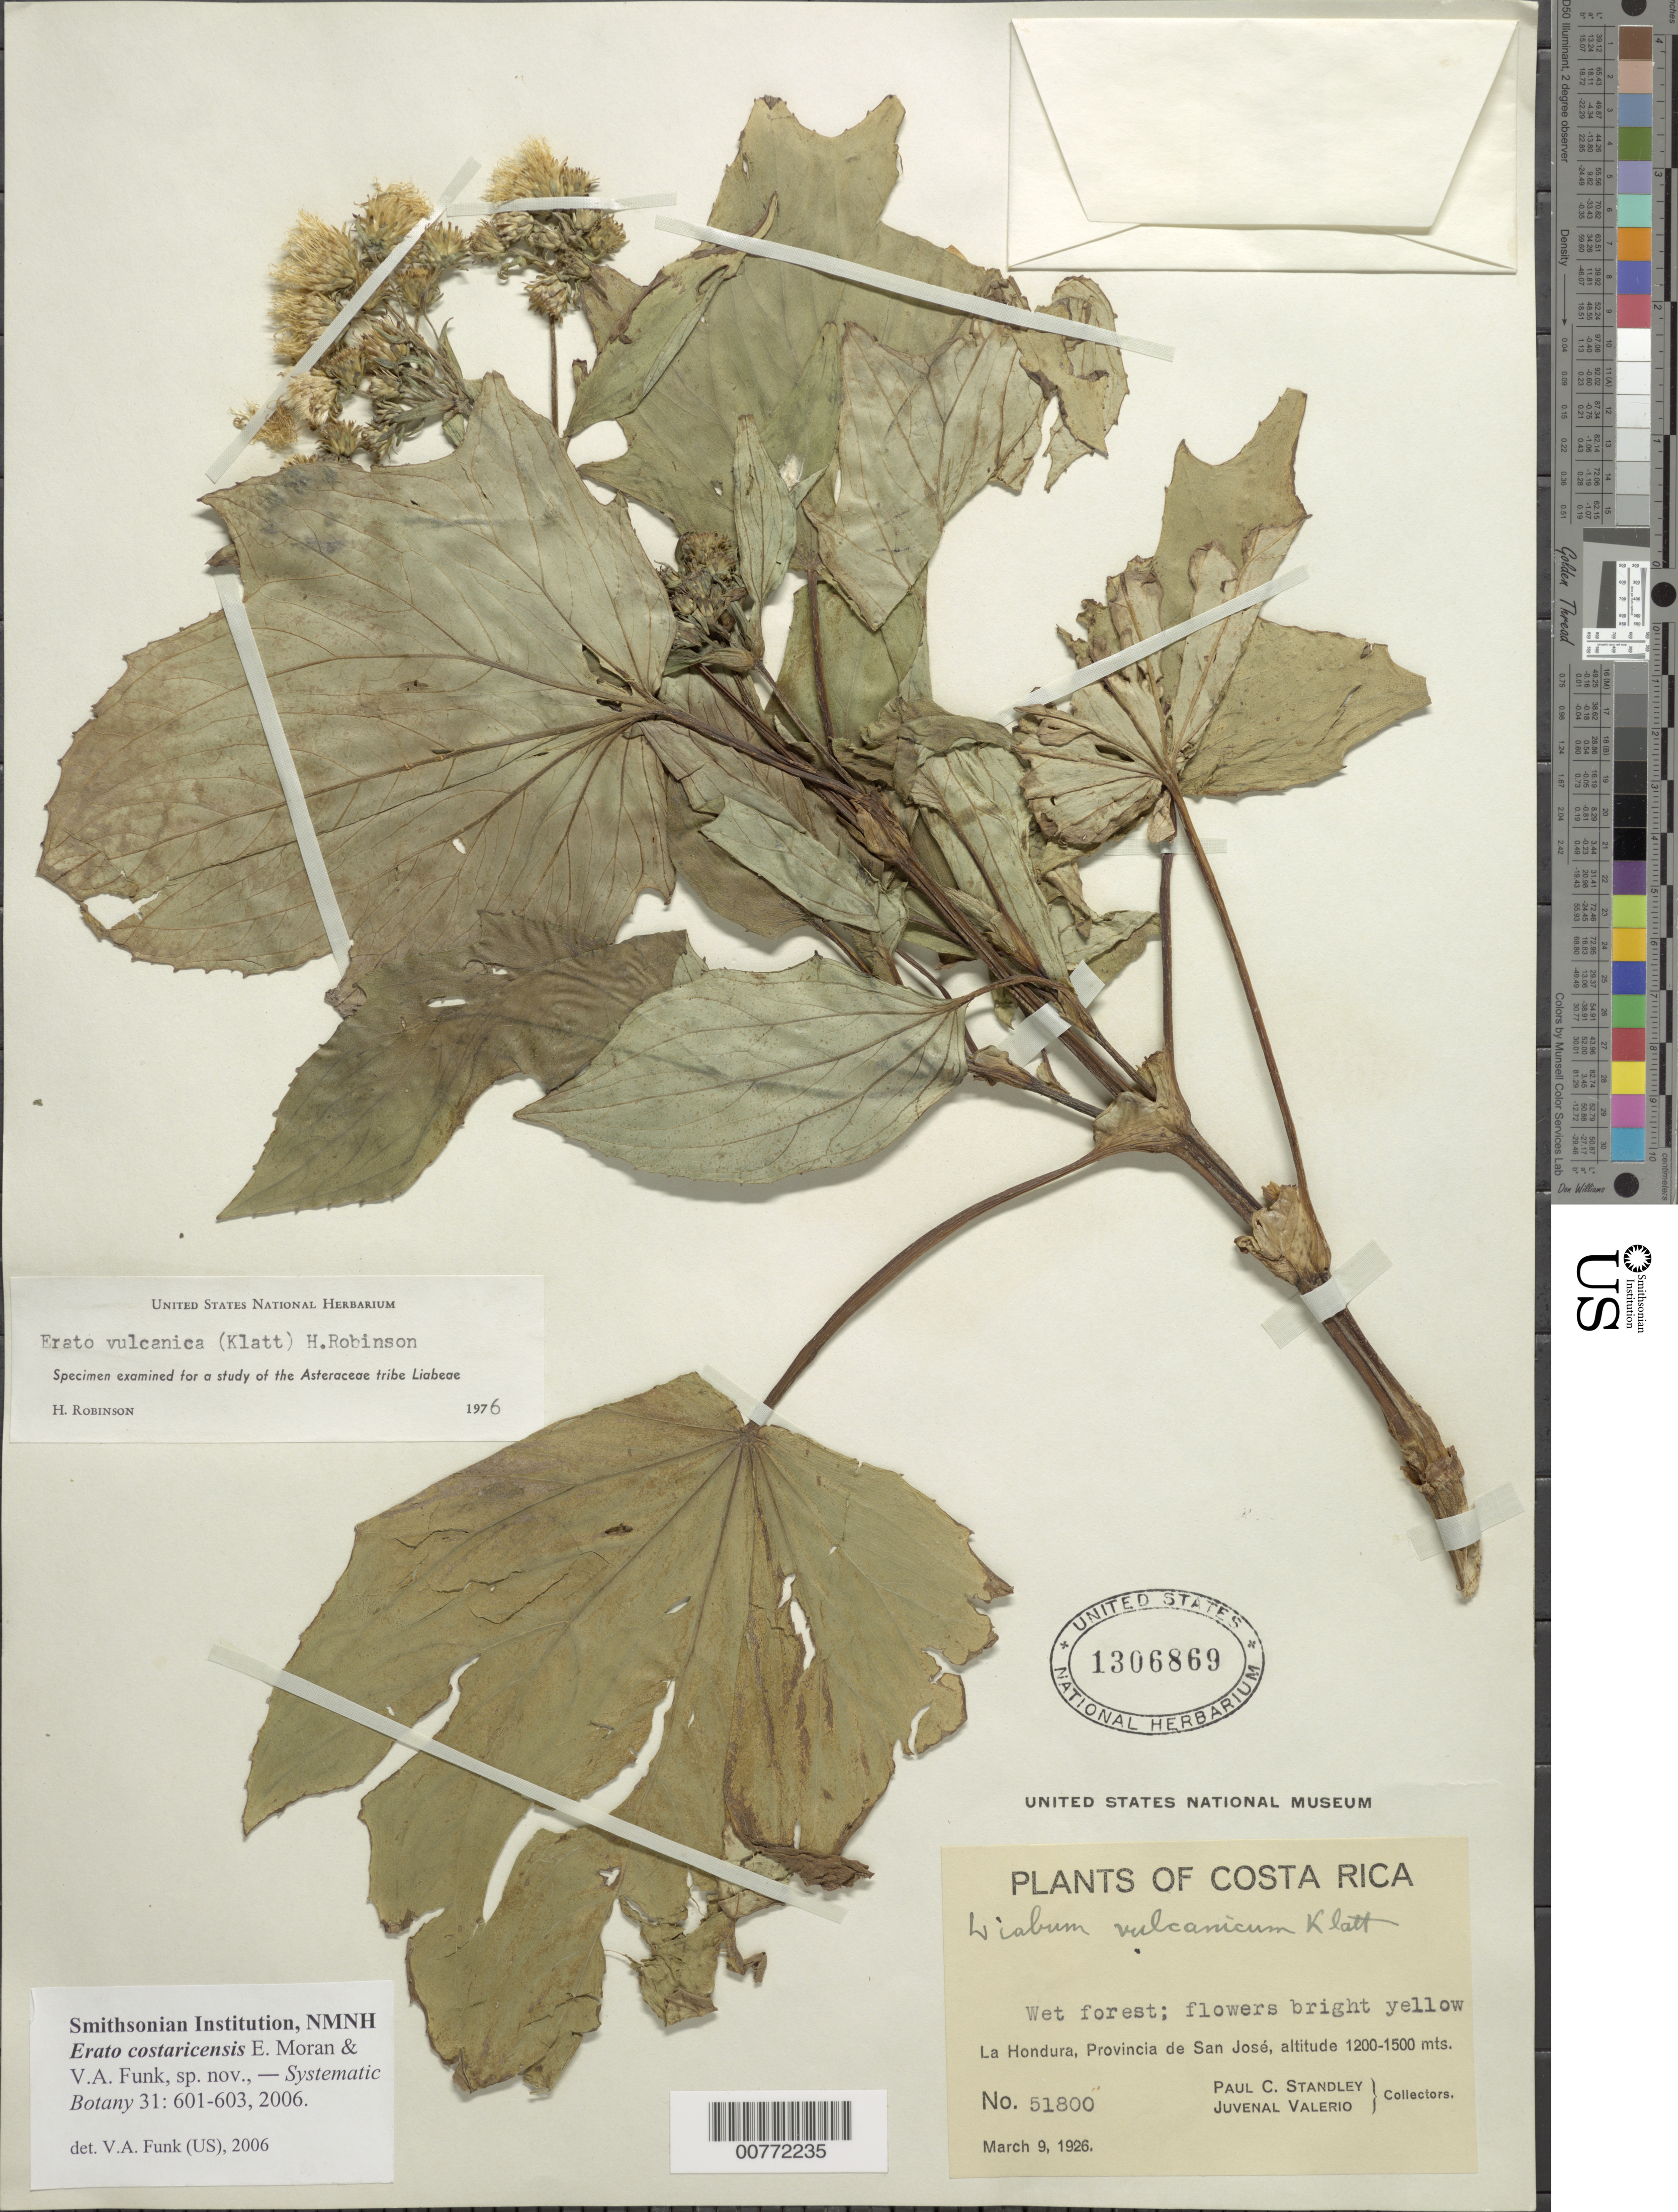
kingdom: Plantae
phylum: Tracheophyta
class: Magnoliopsida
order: Asterales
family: Asteraceae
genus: Erato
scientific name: Erato costaricensis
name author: Moran & V.A. Funk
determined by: Funk, Vicki A., (BOT), Smithsonian Institution - National Museum of Natural History (UNITED STATES)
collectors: P. C. Standley & J. Valerio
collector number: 51800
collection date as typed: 9 March 1926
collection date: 1926-03-09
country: Costa Rica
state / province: San Jose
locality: La Hondura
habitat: Wet forest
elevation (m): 1200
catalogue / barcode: US 1306869